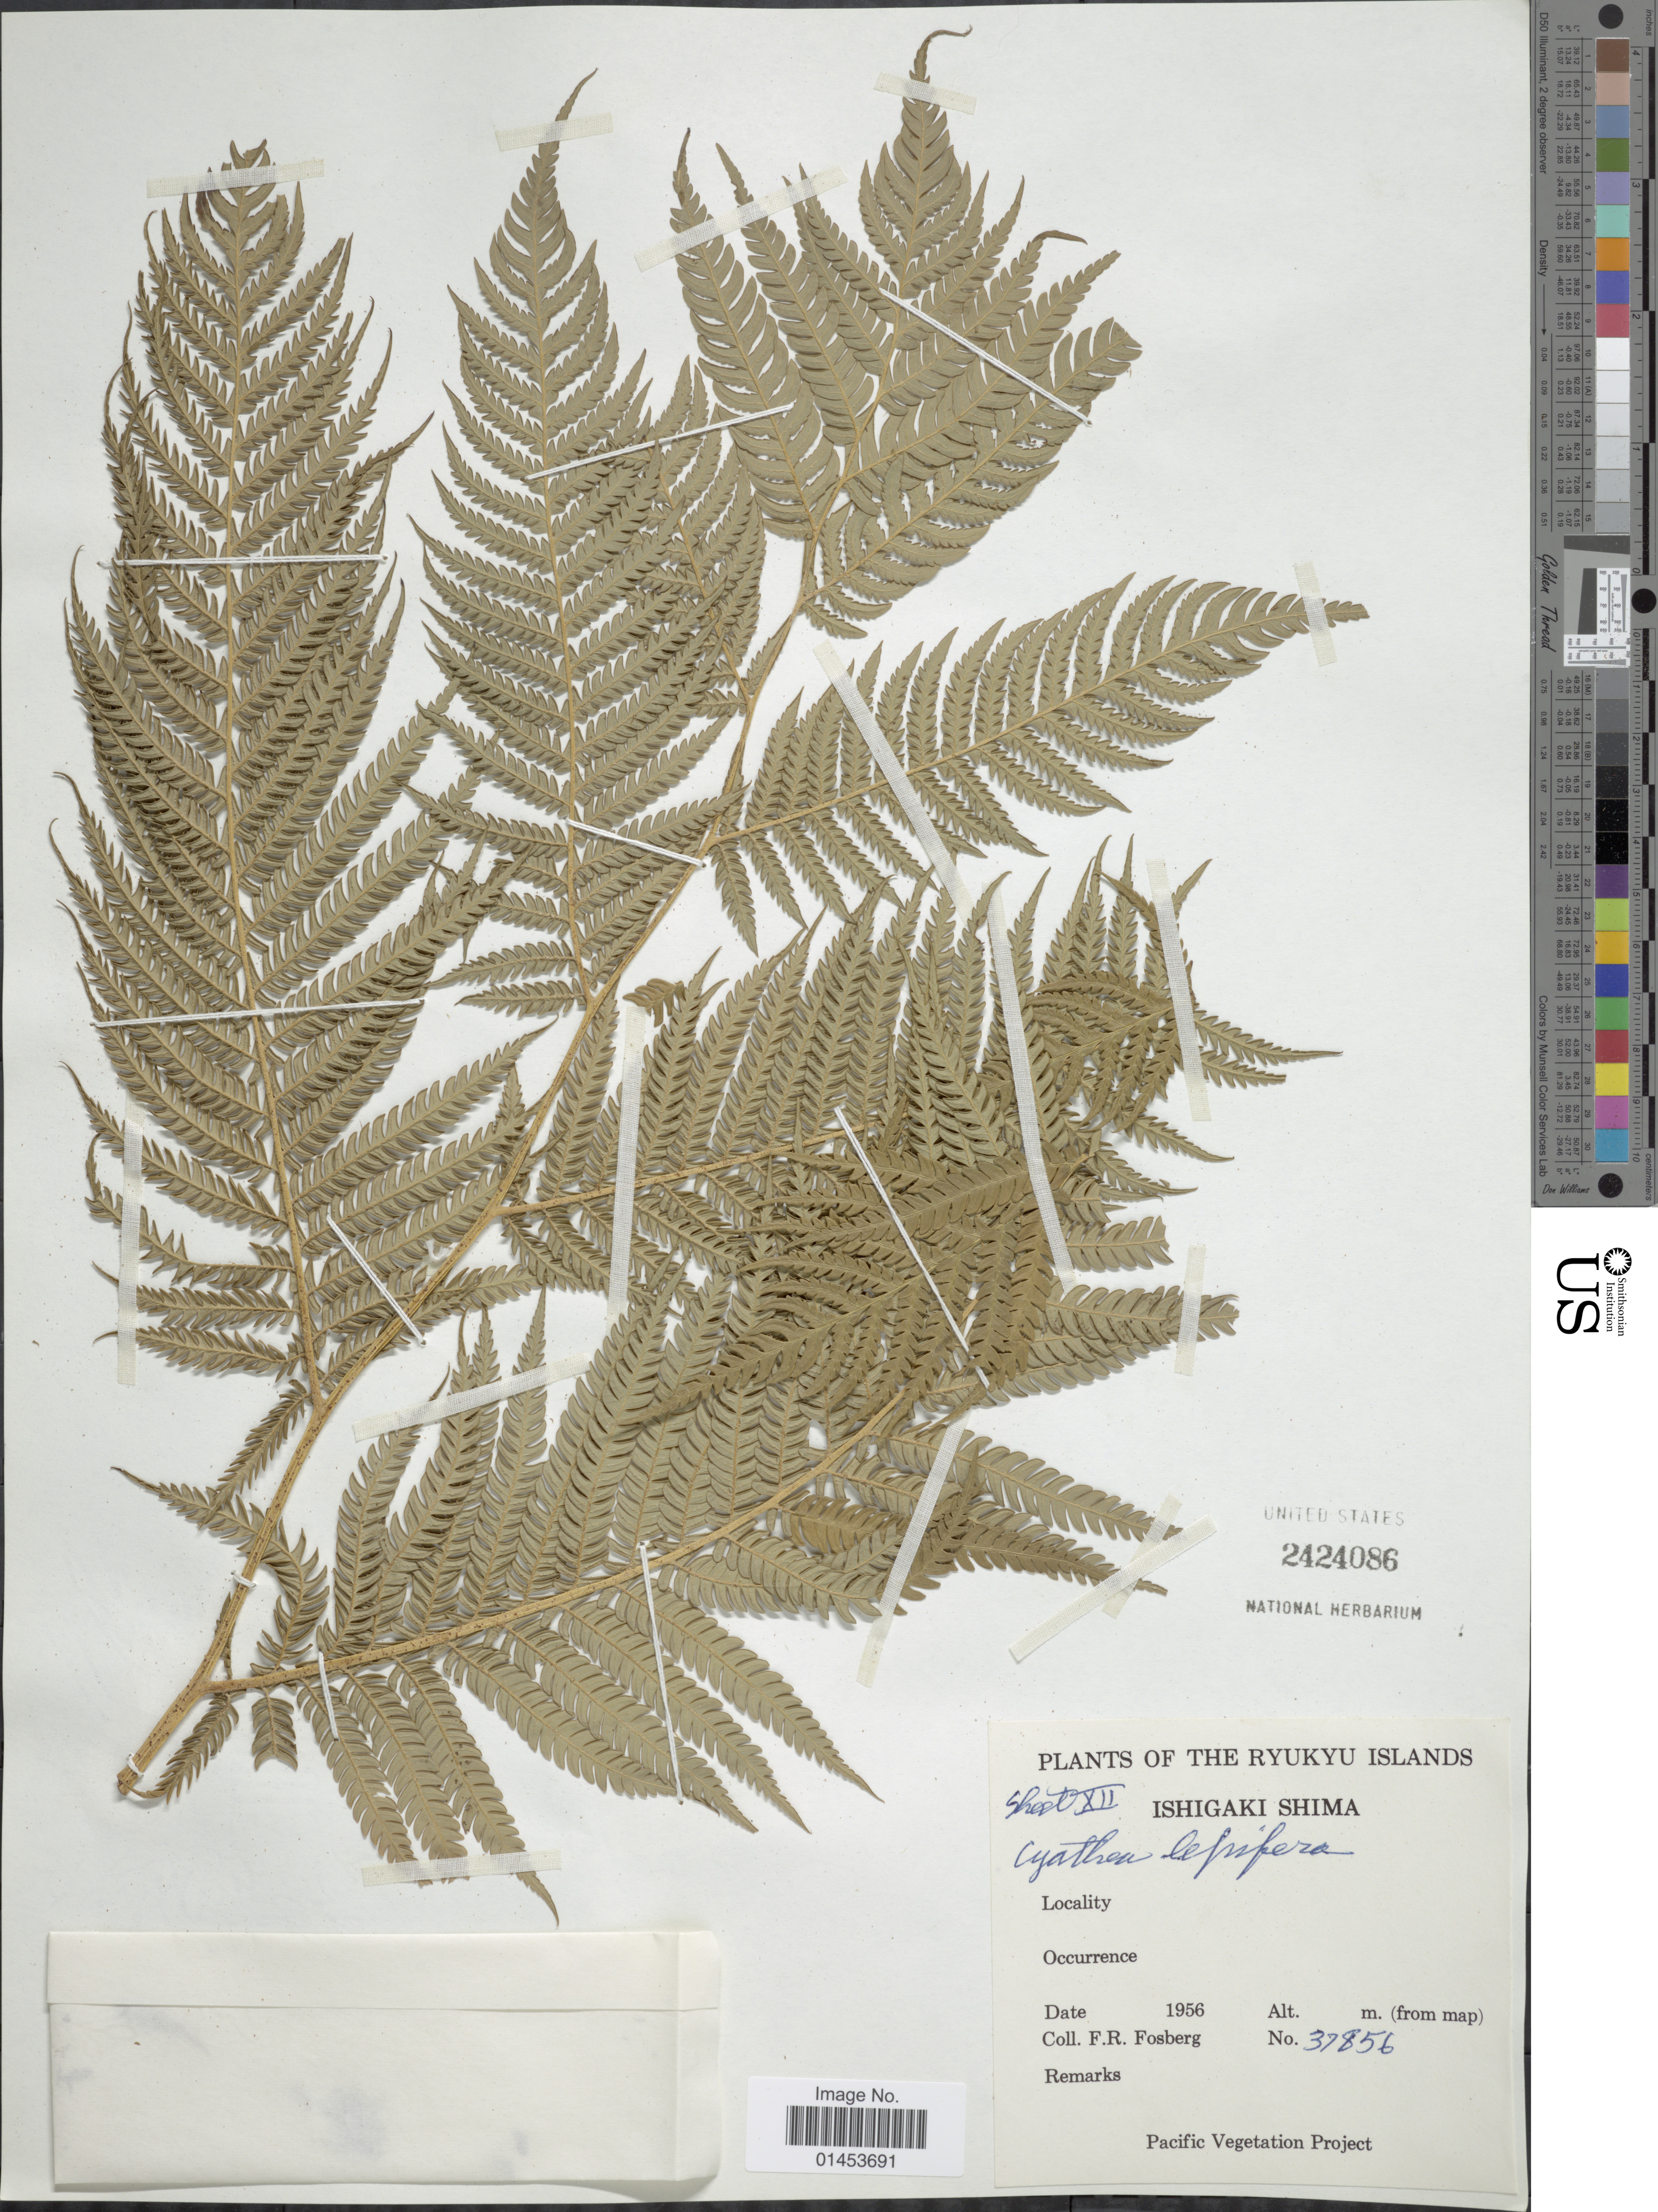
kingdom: Plantae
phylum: Tracheophyta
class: Polypodiopsida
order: Cyatheales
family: Cyatheaceae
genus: Cyathea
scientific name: Cyathea lepifera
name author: (J. Sm.) Copel.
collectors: F. R. Fosberg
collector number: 37856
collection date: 1956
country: Japan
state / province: Okinawa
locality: Ryukyu Islands, Ishigaki Shima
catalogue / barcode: US 2424086